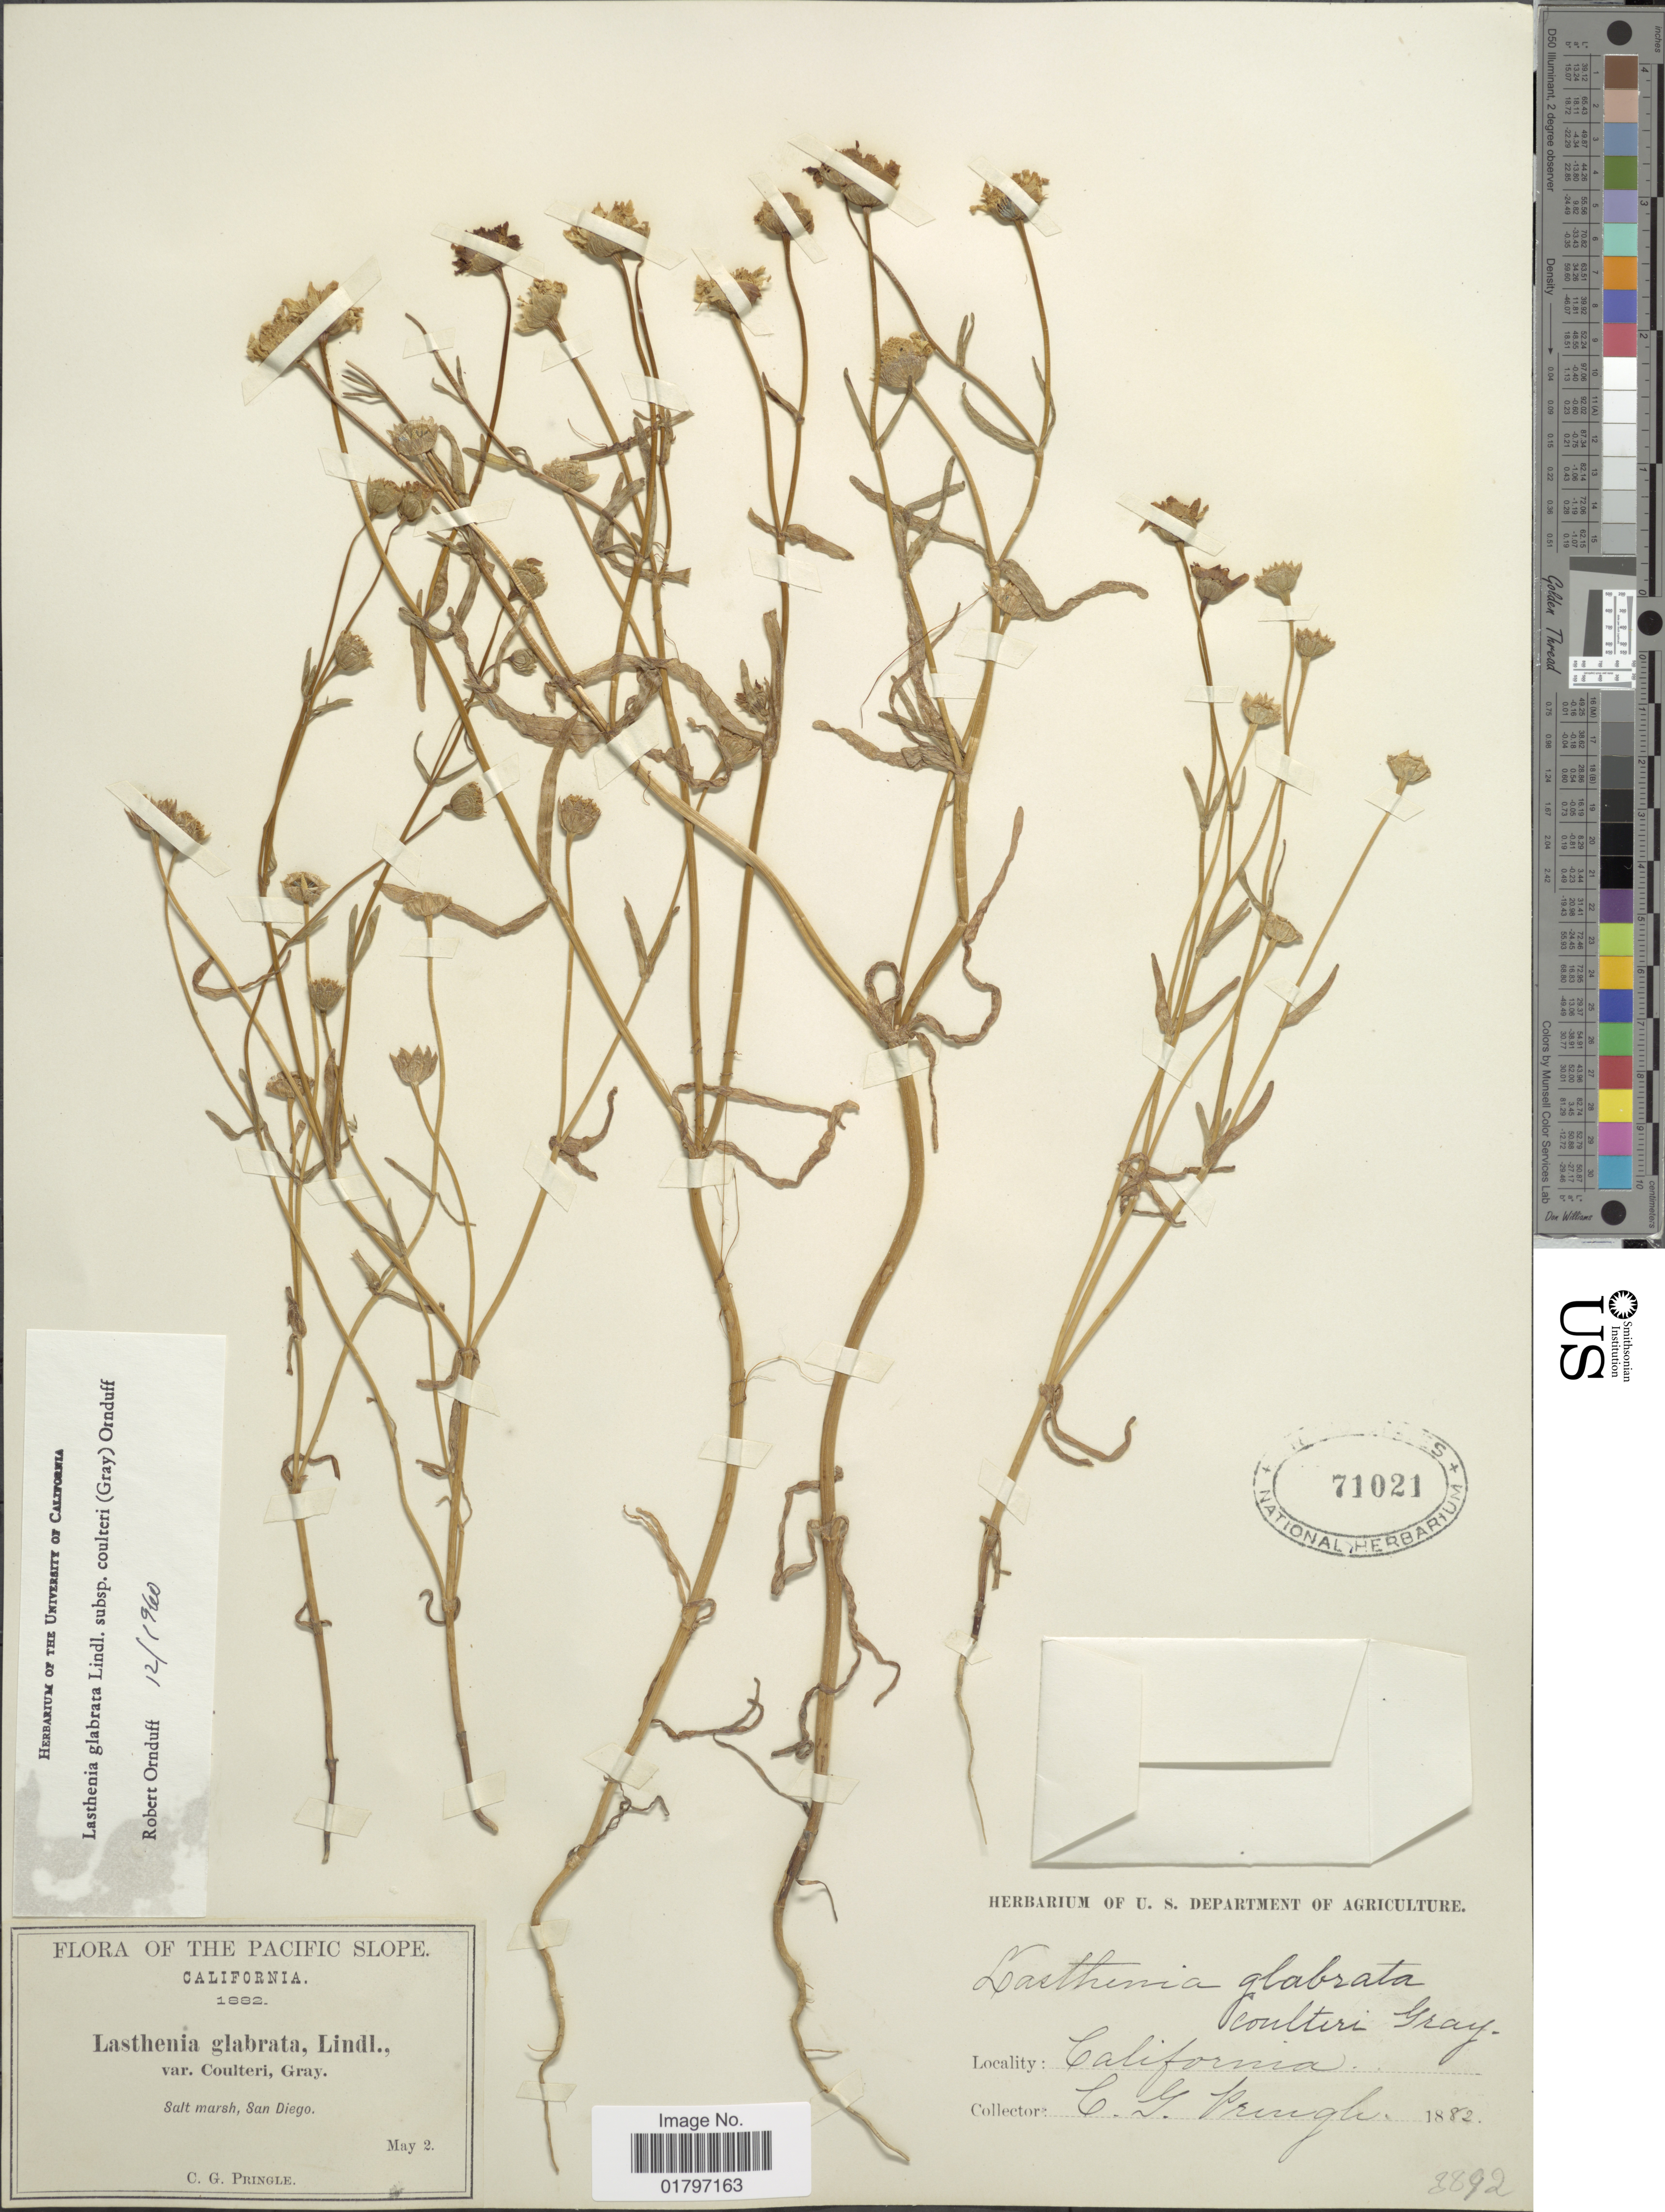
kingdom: Plantae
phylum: Tracheophyta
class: Magnoliopsida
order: Asterales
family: Asteraceae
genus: Lasthenia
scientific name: Lasthenia glabrata subsp. coulteri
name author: (A. Gray) Ornduff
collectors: C. G. Pringle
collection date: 1882-05-02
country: United States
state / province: California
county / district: San Diego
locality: Pacific Slope. California. Salt marsh, San Diego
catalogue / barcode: US 71021